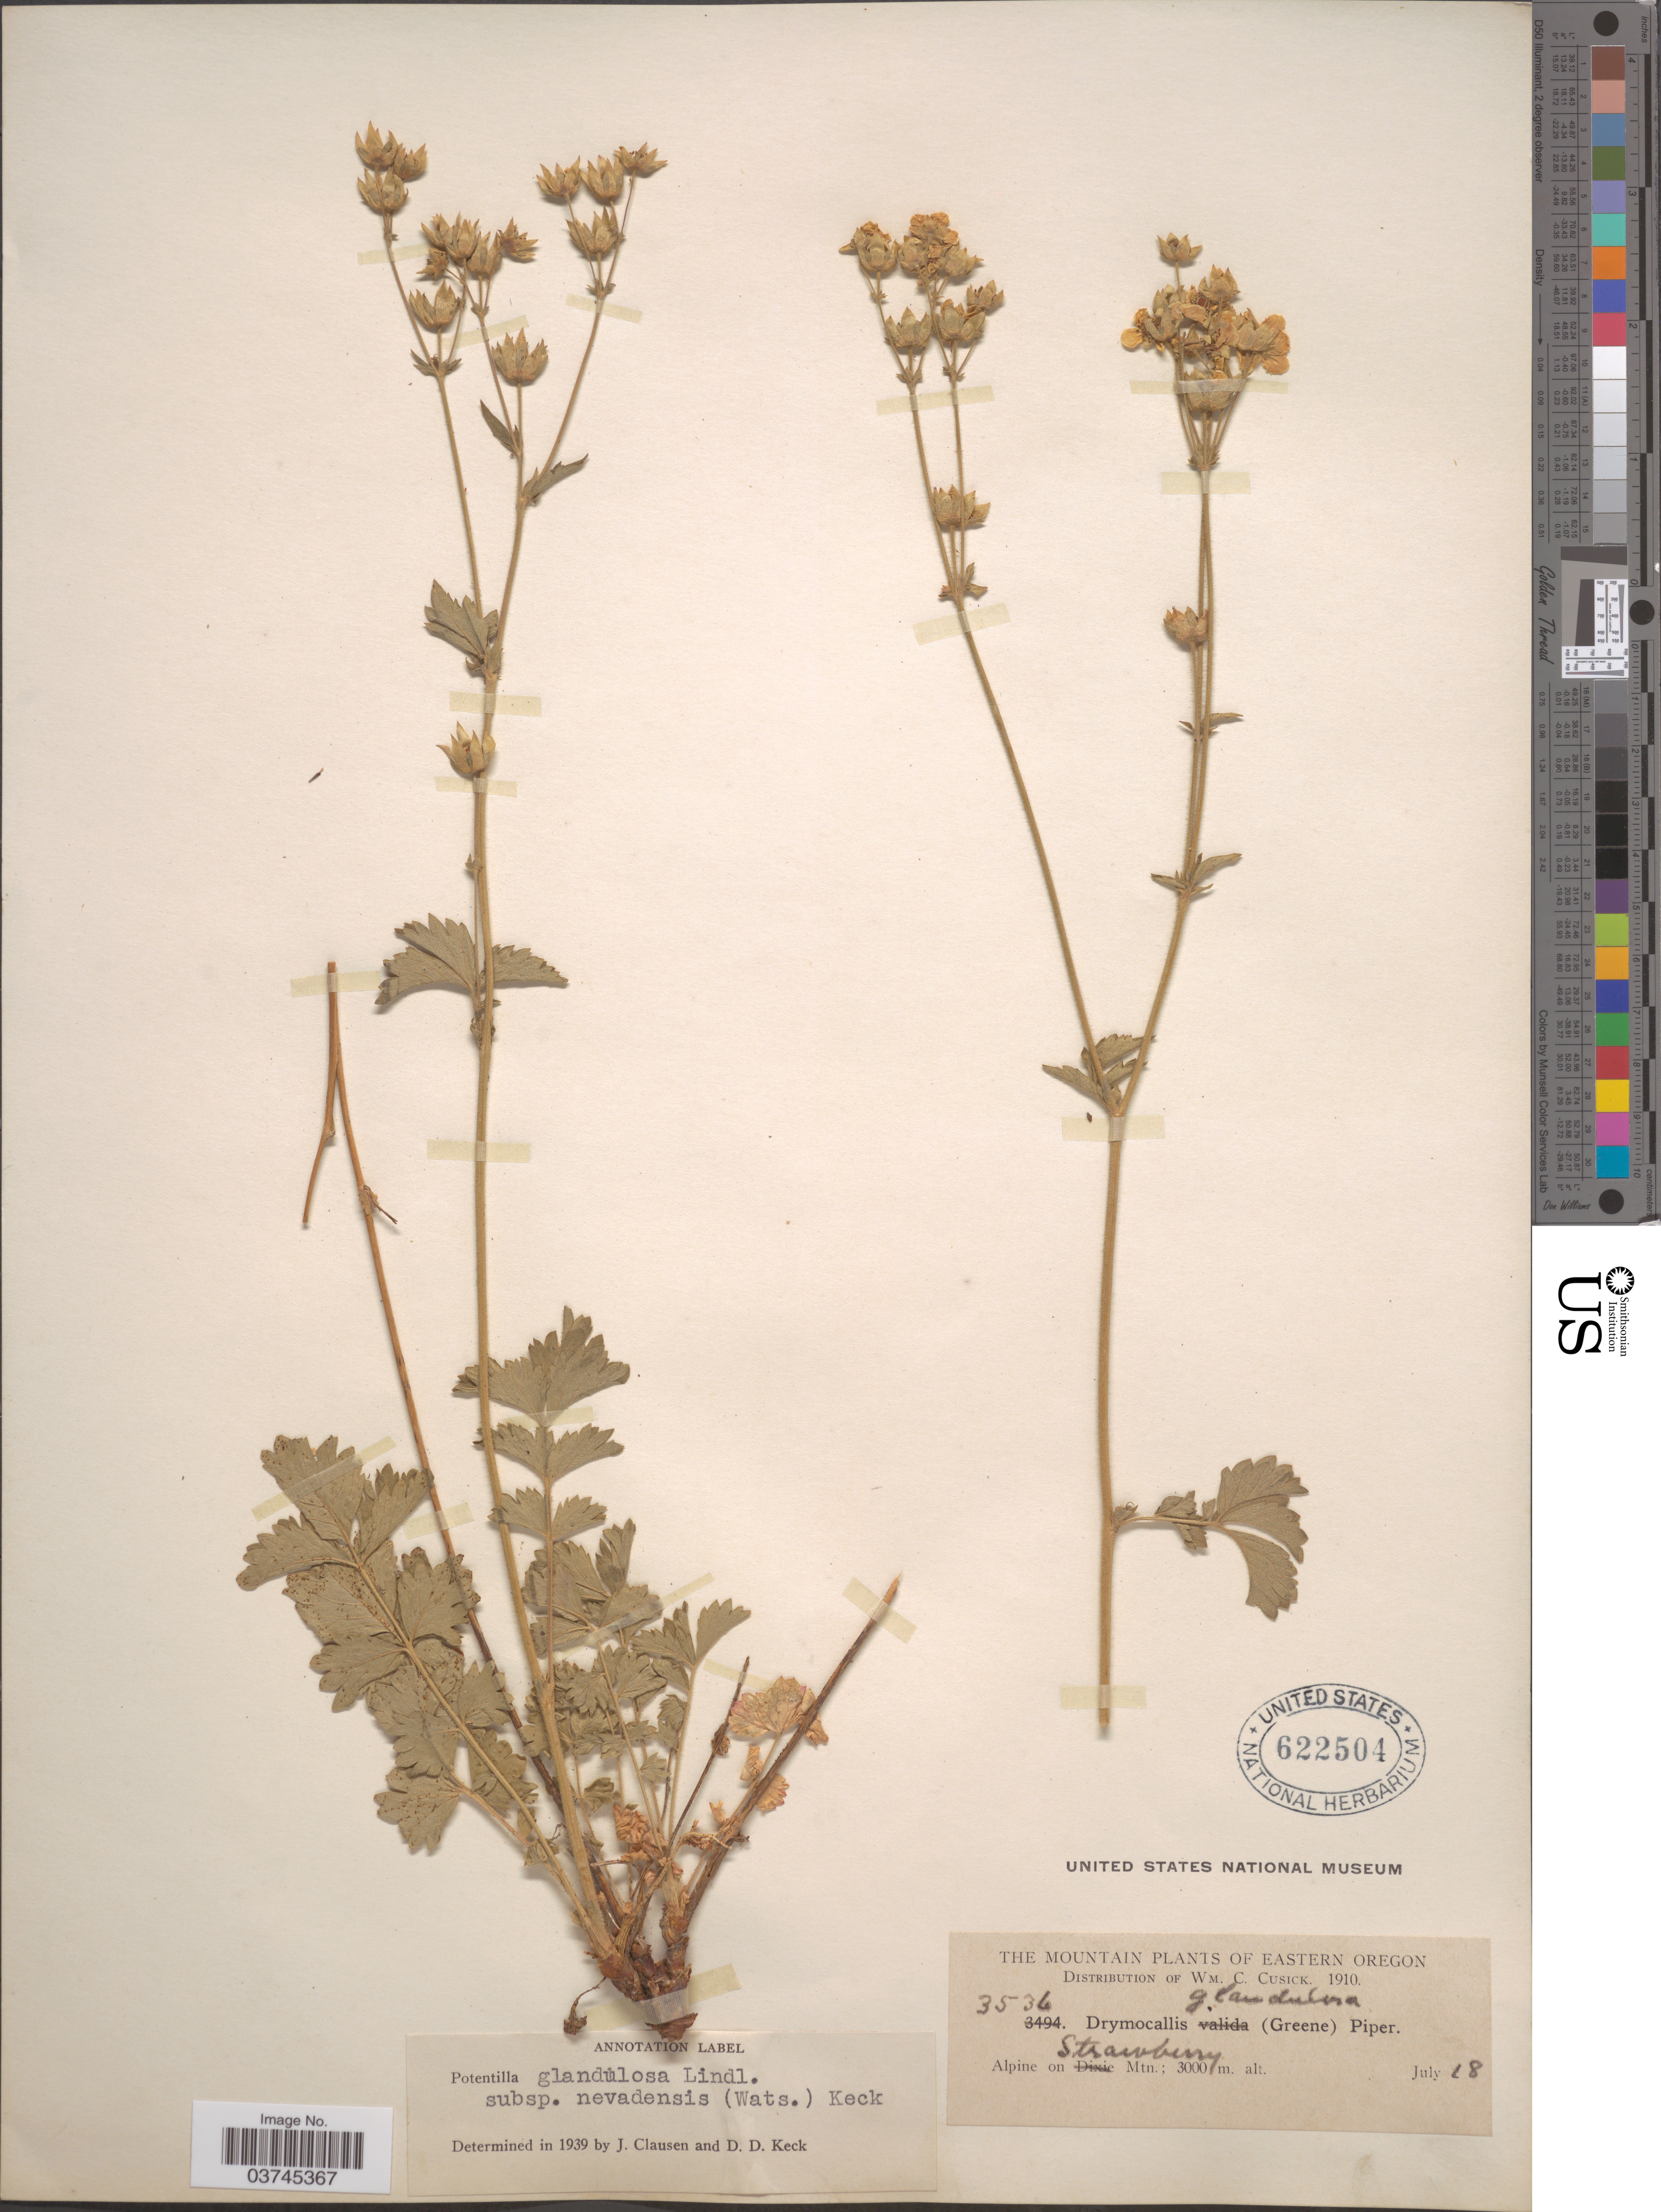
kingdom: Plantae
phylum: Tracheophyta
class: Magnoliopsida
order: Rosales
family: Rosaceae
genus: Drymocallis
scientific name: Drymocallis lactea var. austiniae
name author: (Jeps.) Ertter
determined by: Halse, R. R.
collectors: W. C. Cusick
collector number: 3536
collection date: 1910-07-18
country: United States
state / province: Oregon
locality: Eastern Oregon. Alpine on Strawberry Mtn.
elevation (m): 3000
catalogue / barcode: US 622504